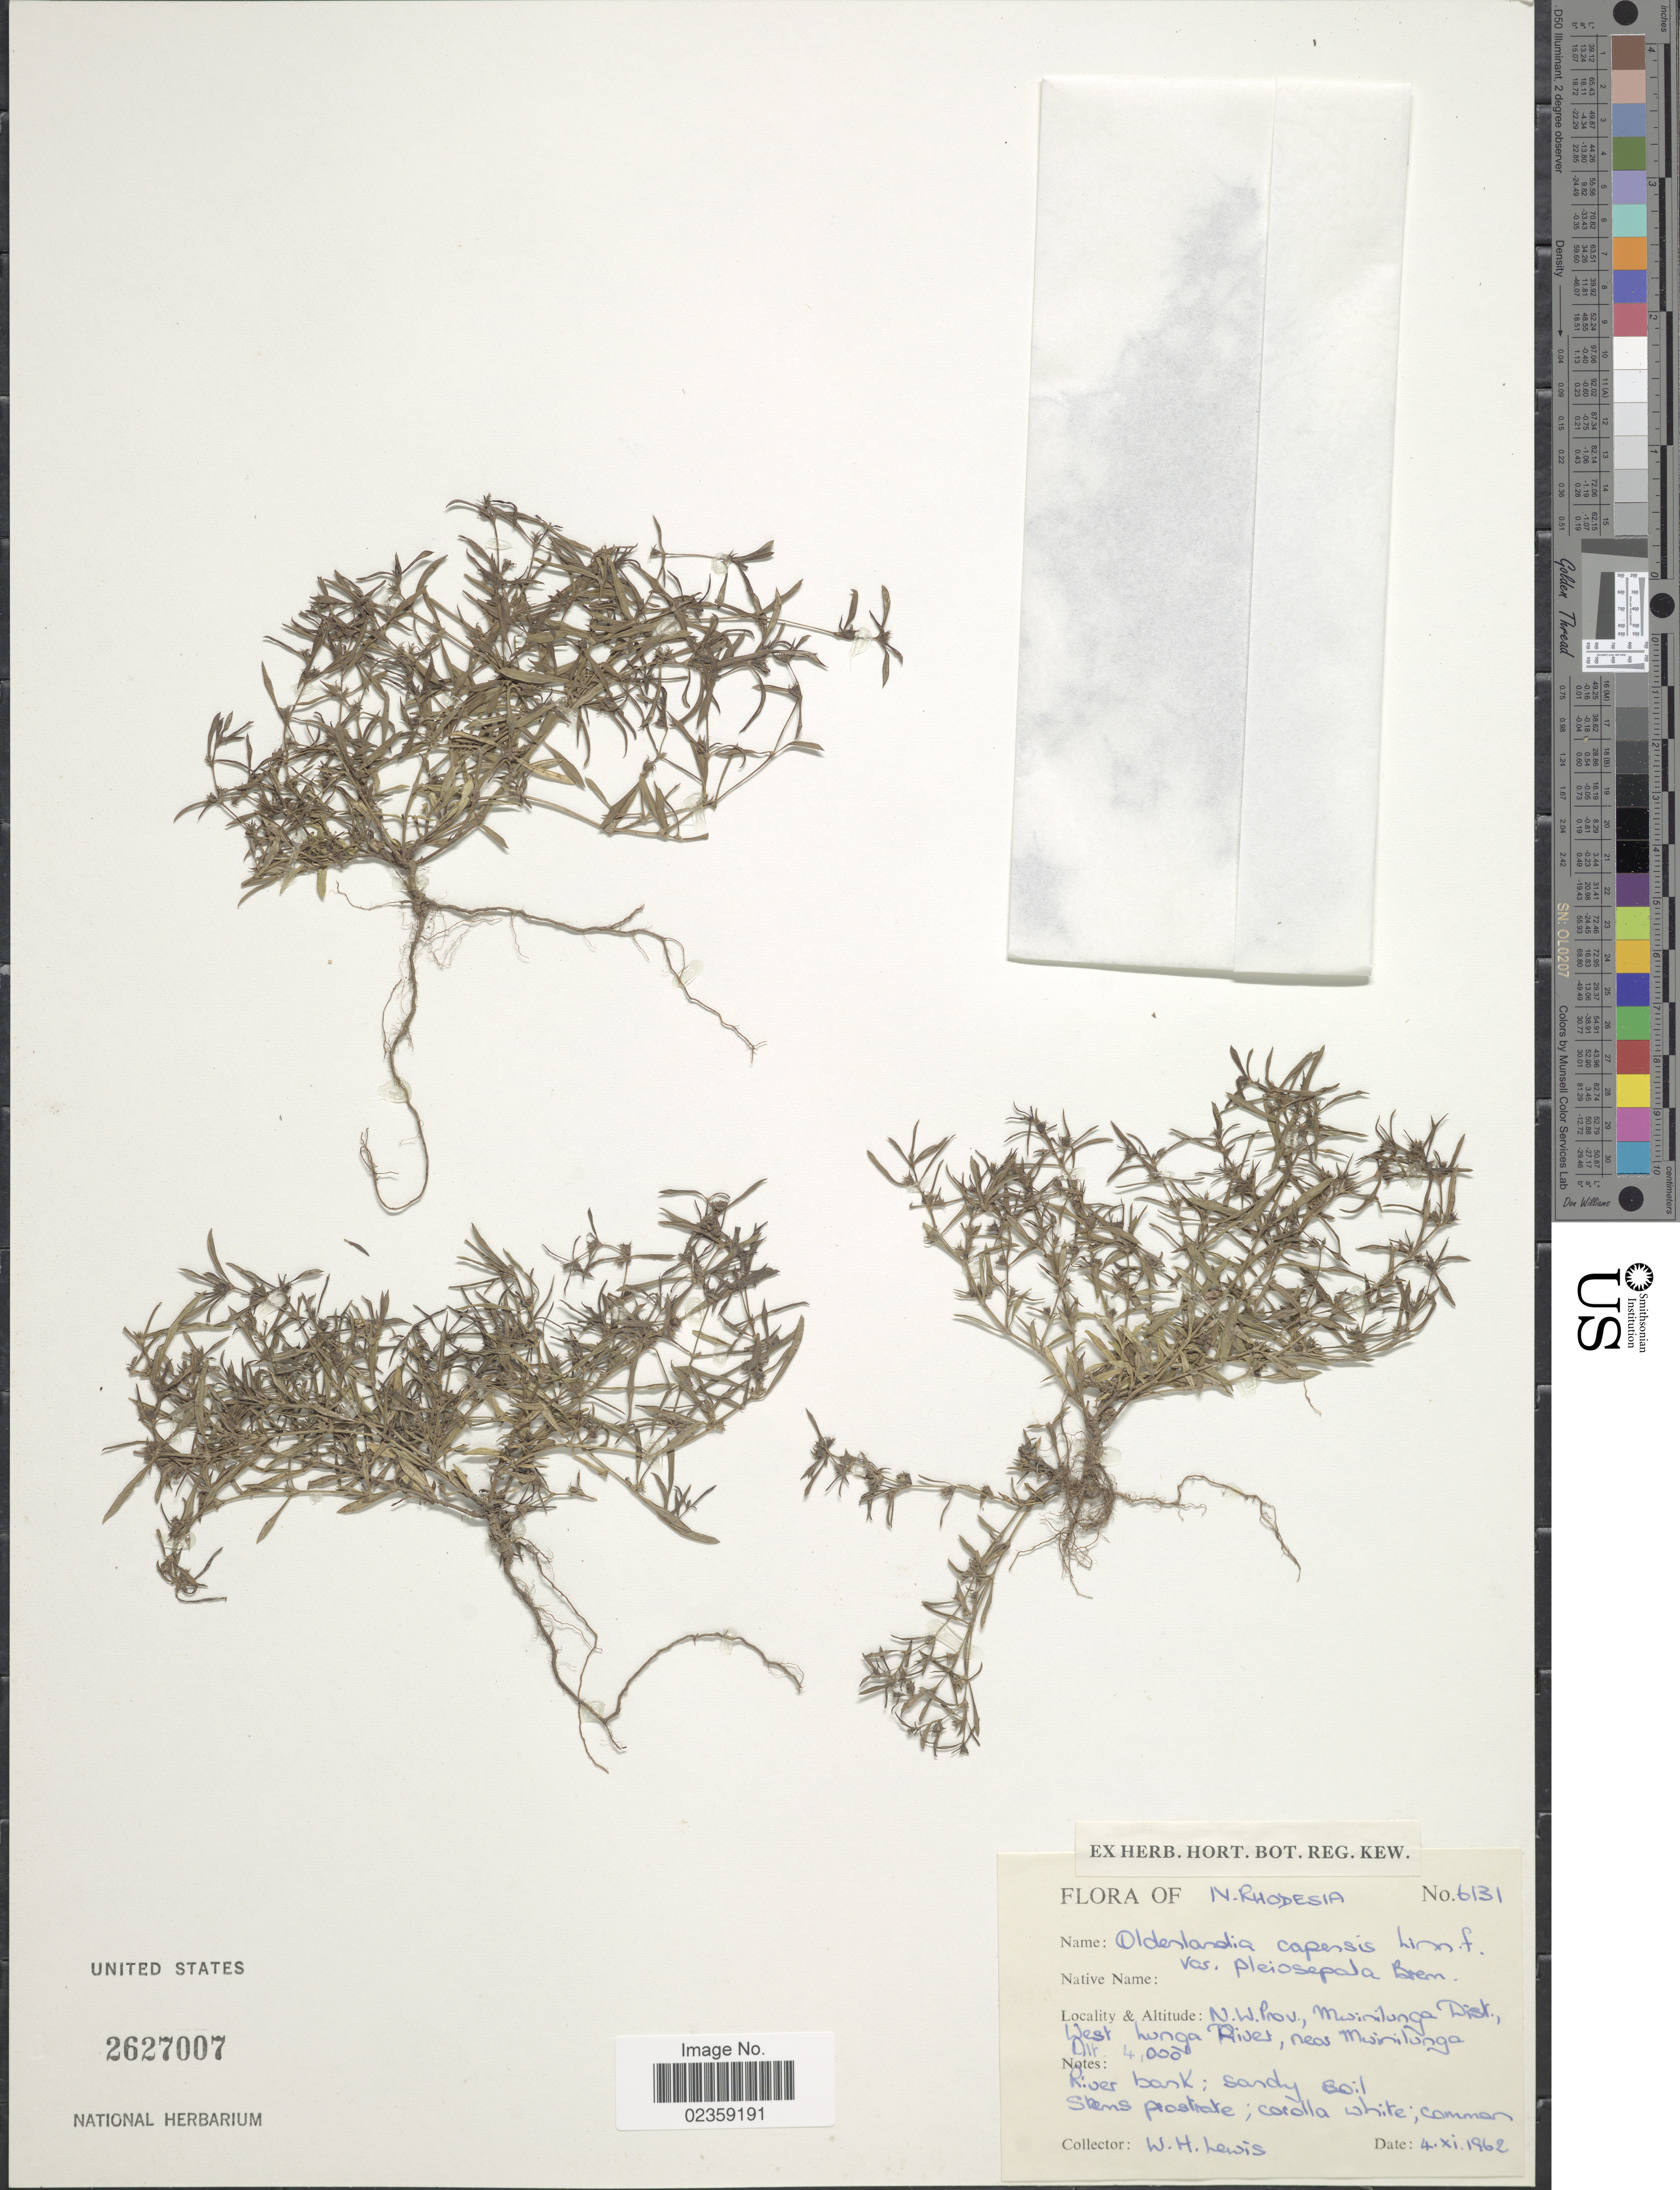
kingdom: Plantae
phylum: Tracheophyta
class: Magnoliopsida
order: Gentianales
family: Rubiaceae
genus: Oldenlandia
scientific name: Oldenlandia capensis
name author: L. f.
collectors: W. H. Lewis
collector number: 6131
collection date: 1962-11-04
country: Zambia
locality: N. Rhodesia. N.W. Prov., Mwinlunga Dist., West Lunga River, near Mwinilunga Dist.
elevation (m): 1219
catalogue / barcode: US 2627007